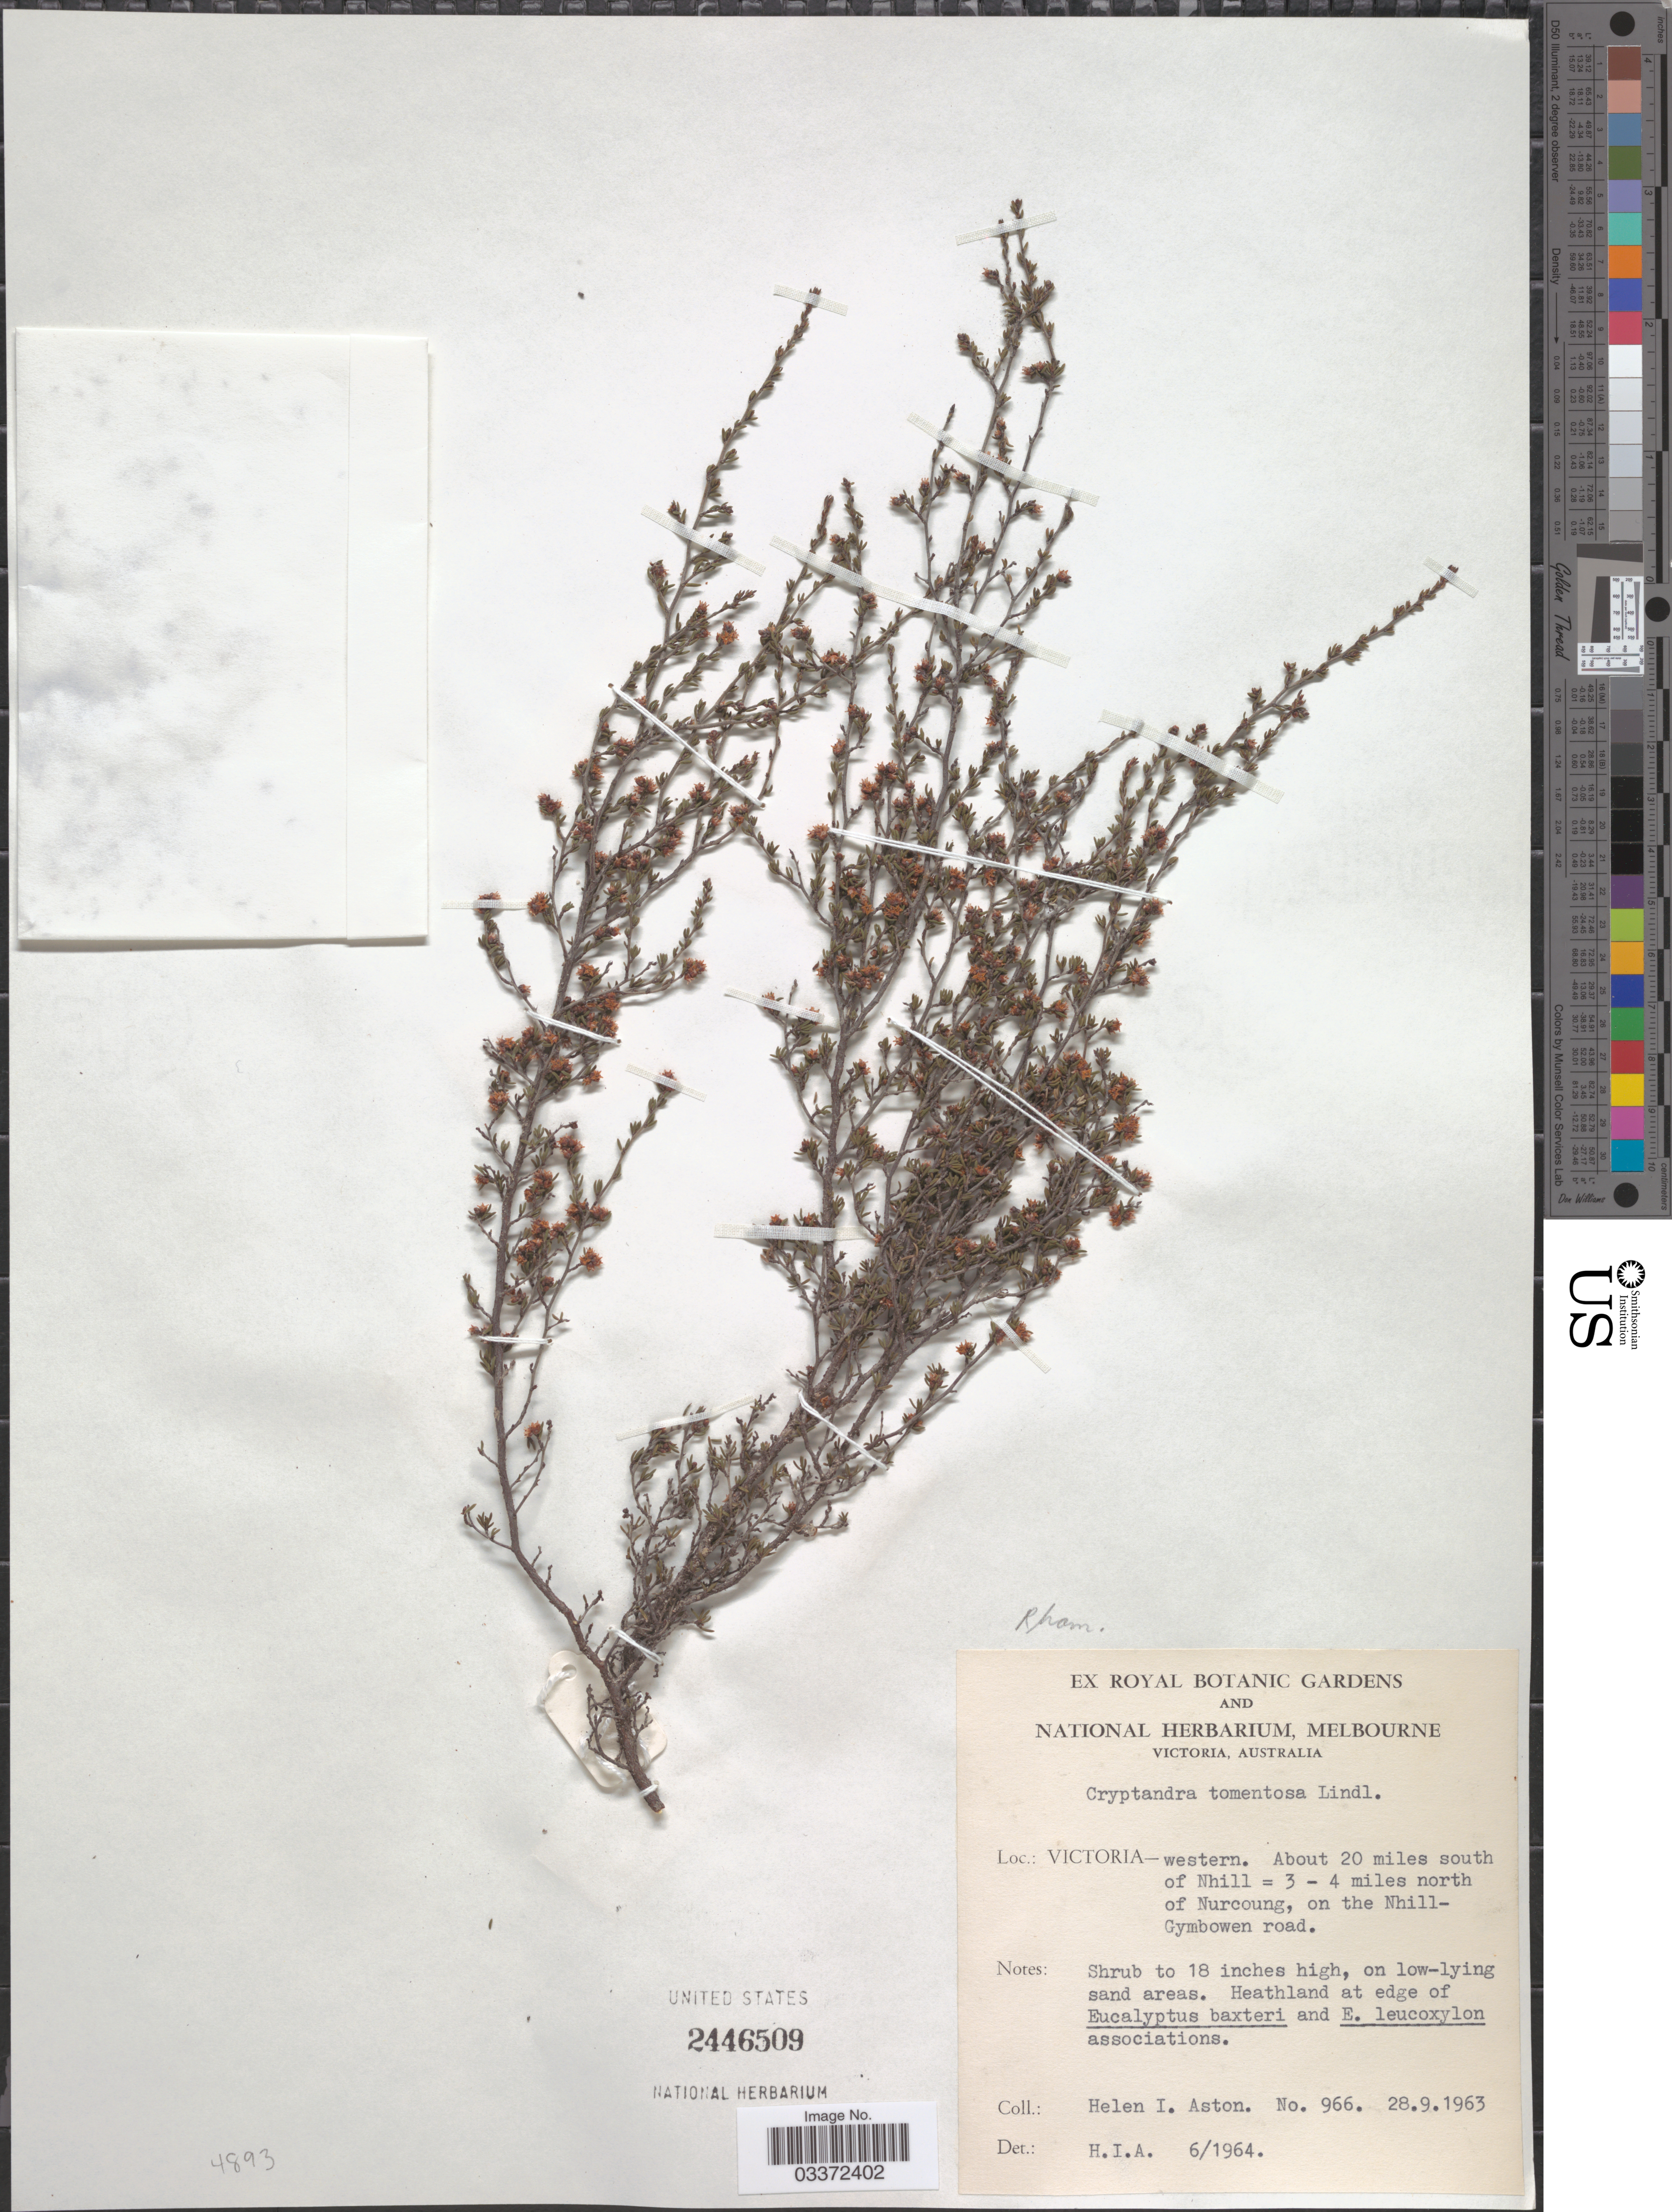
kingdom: Plantae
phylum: Tracheophyta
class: Magnoliopsida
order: Rosales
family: Rhamnaceae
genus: Cryptandra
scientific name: Cryptandra tomentosa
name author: Lindl.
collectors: H. I. Aston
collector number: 966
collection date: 1963-09-28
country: Australia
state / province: Victoria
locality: Victoria - western. About 20 miles south of Nhill = 3-4 miles north of Nurcoung, on the Nhill-Gymbowen road.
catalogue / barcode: US 2446509